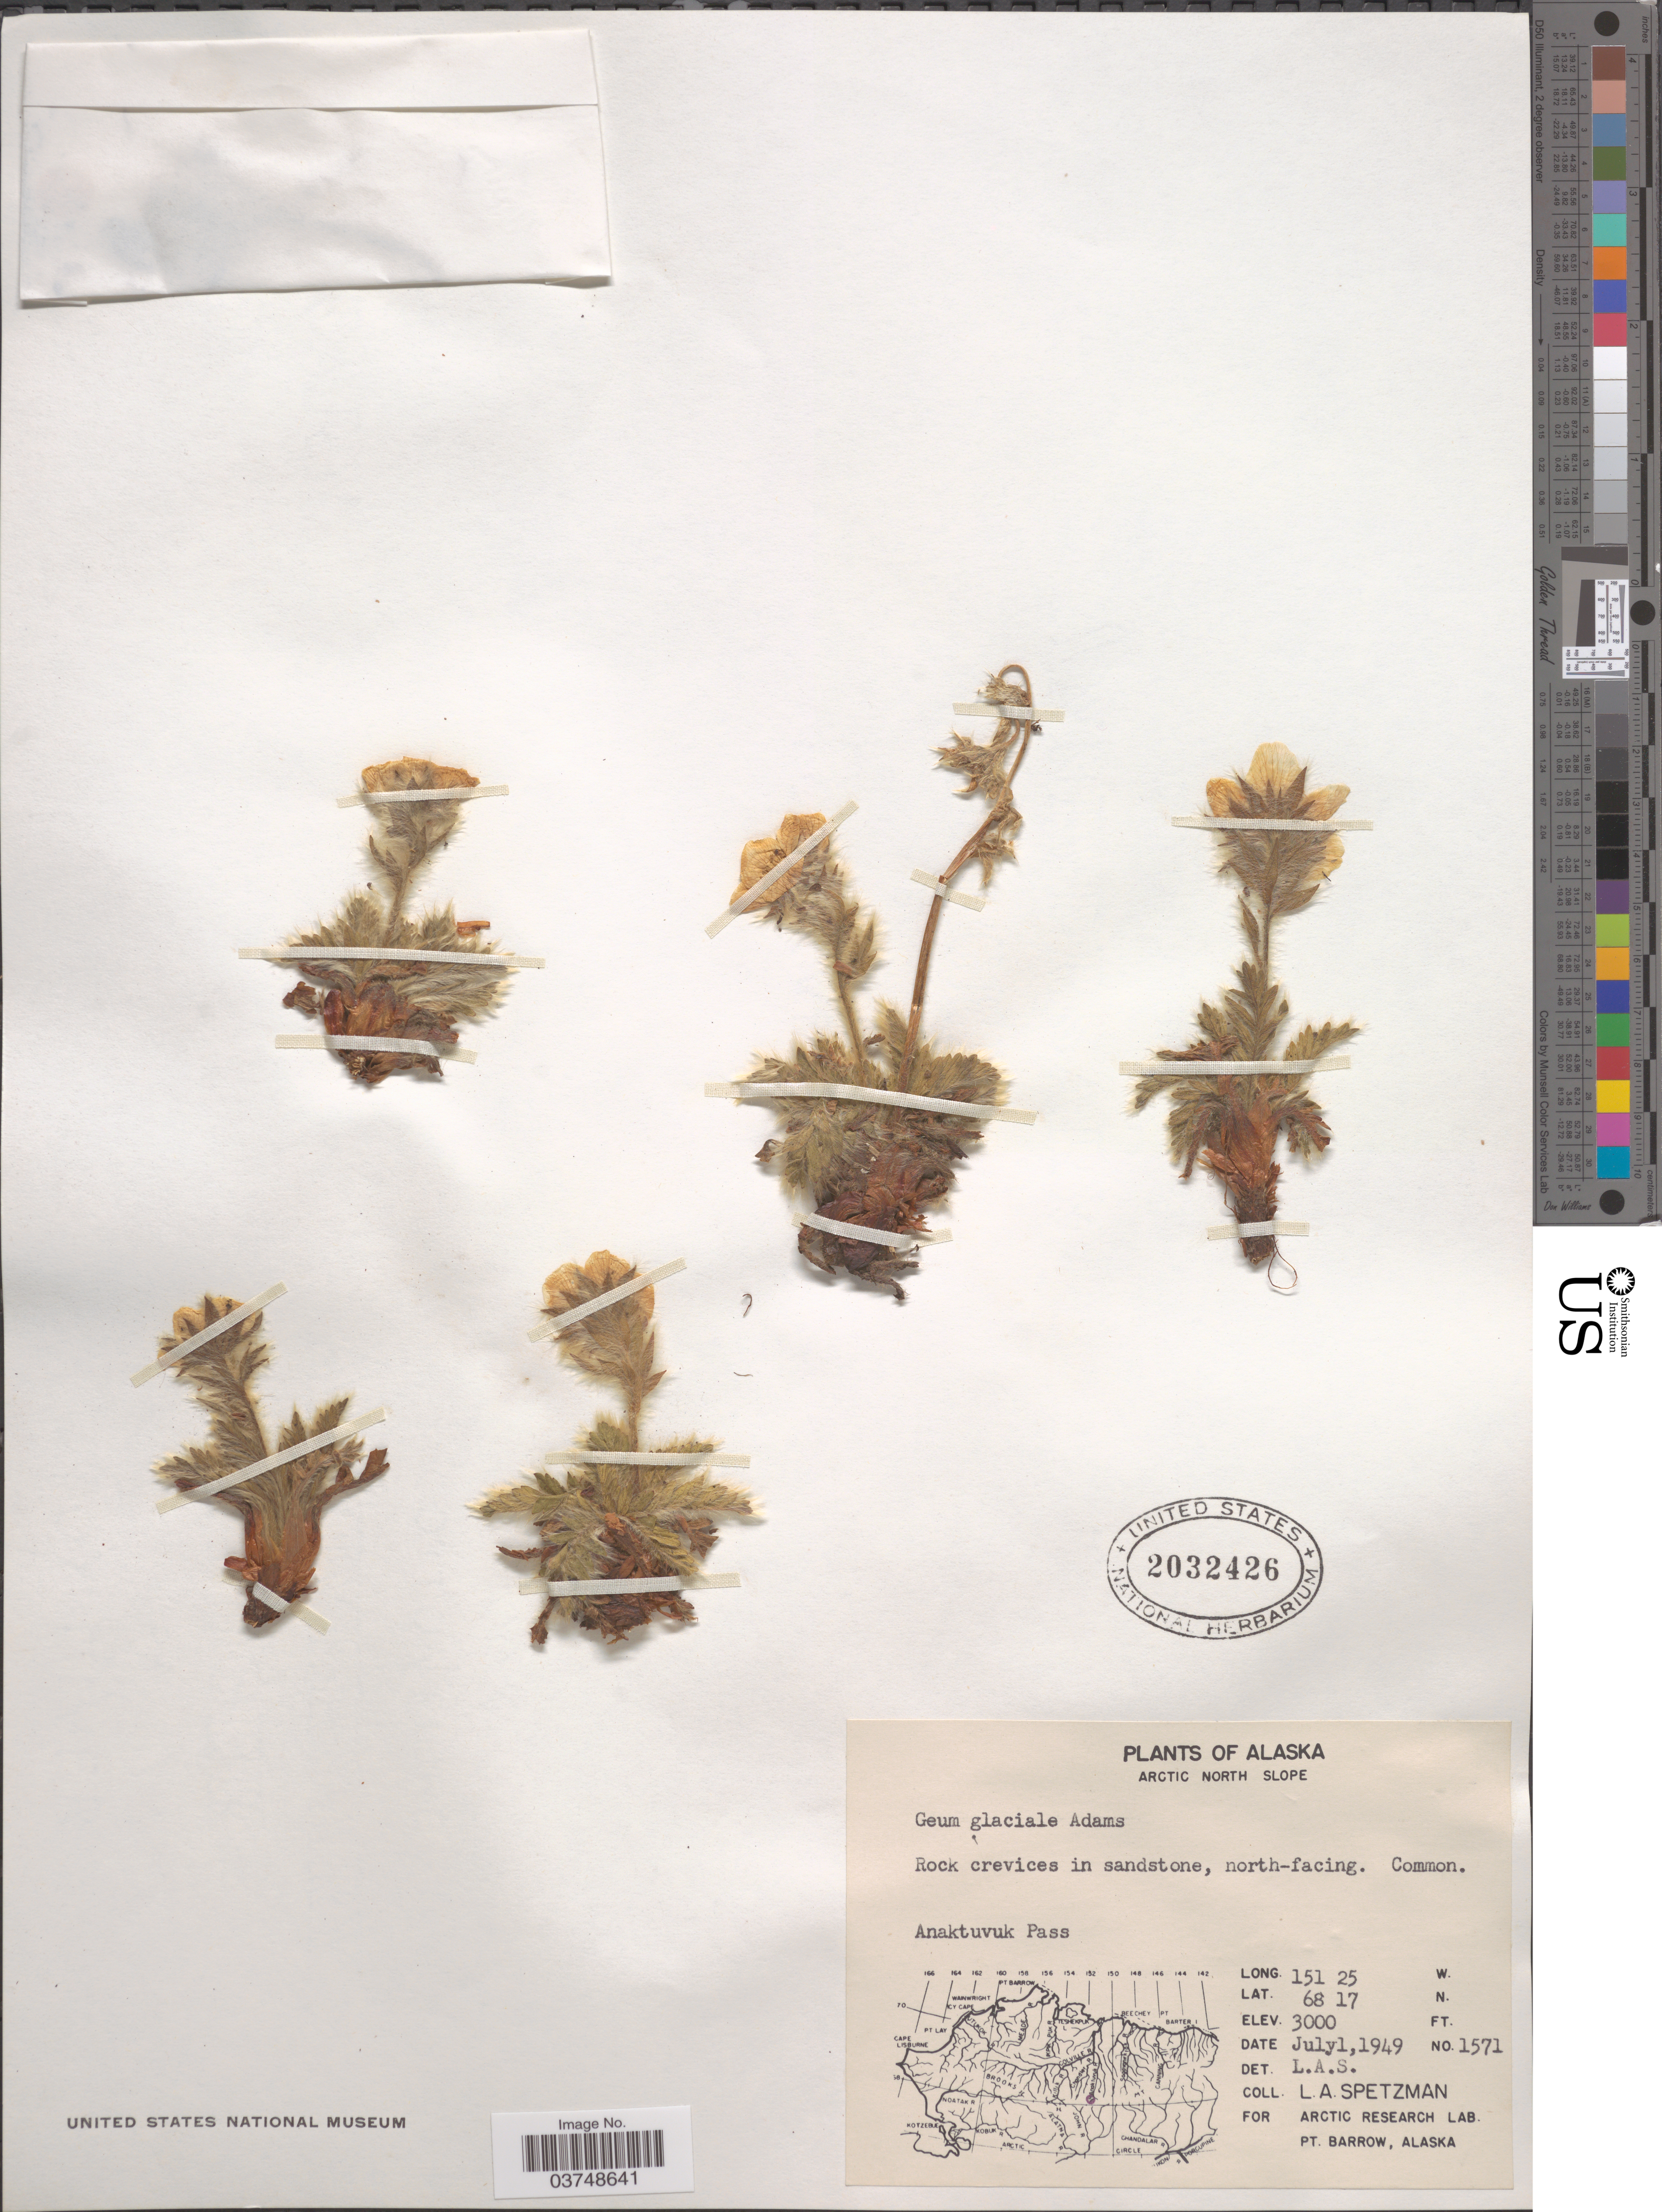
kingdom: Plantae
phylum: Tracheophyta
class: Magnoliopsida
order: Rosales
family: Rosaceae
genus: Geum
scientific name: Geum glaciale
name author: Adams ex Fisch.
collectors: L. Spetzman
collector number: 1571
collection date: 1949-07-01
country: United States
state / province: Alaska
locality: Arctic North Slope. Anaktuvuk Pass.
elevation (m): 914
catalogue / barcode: US 2032426